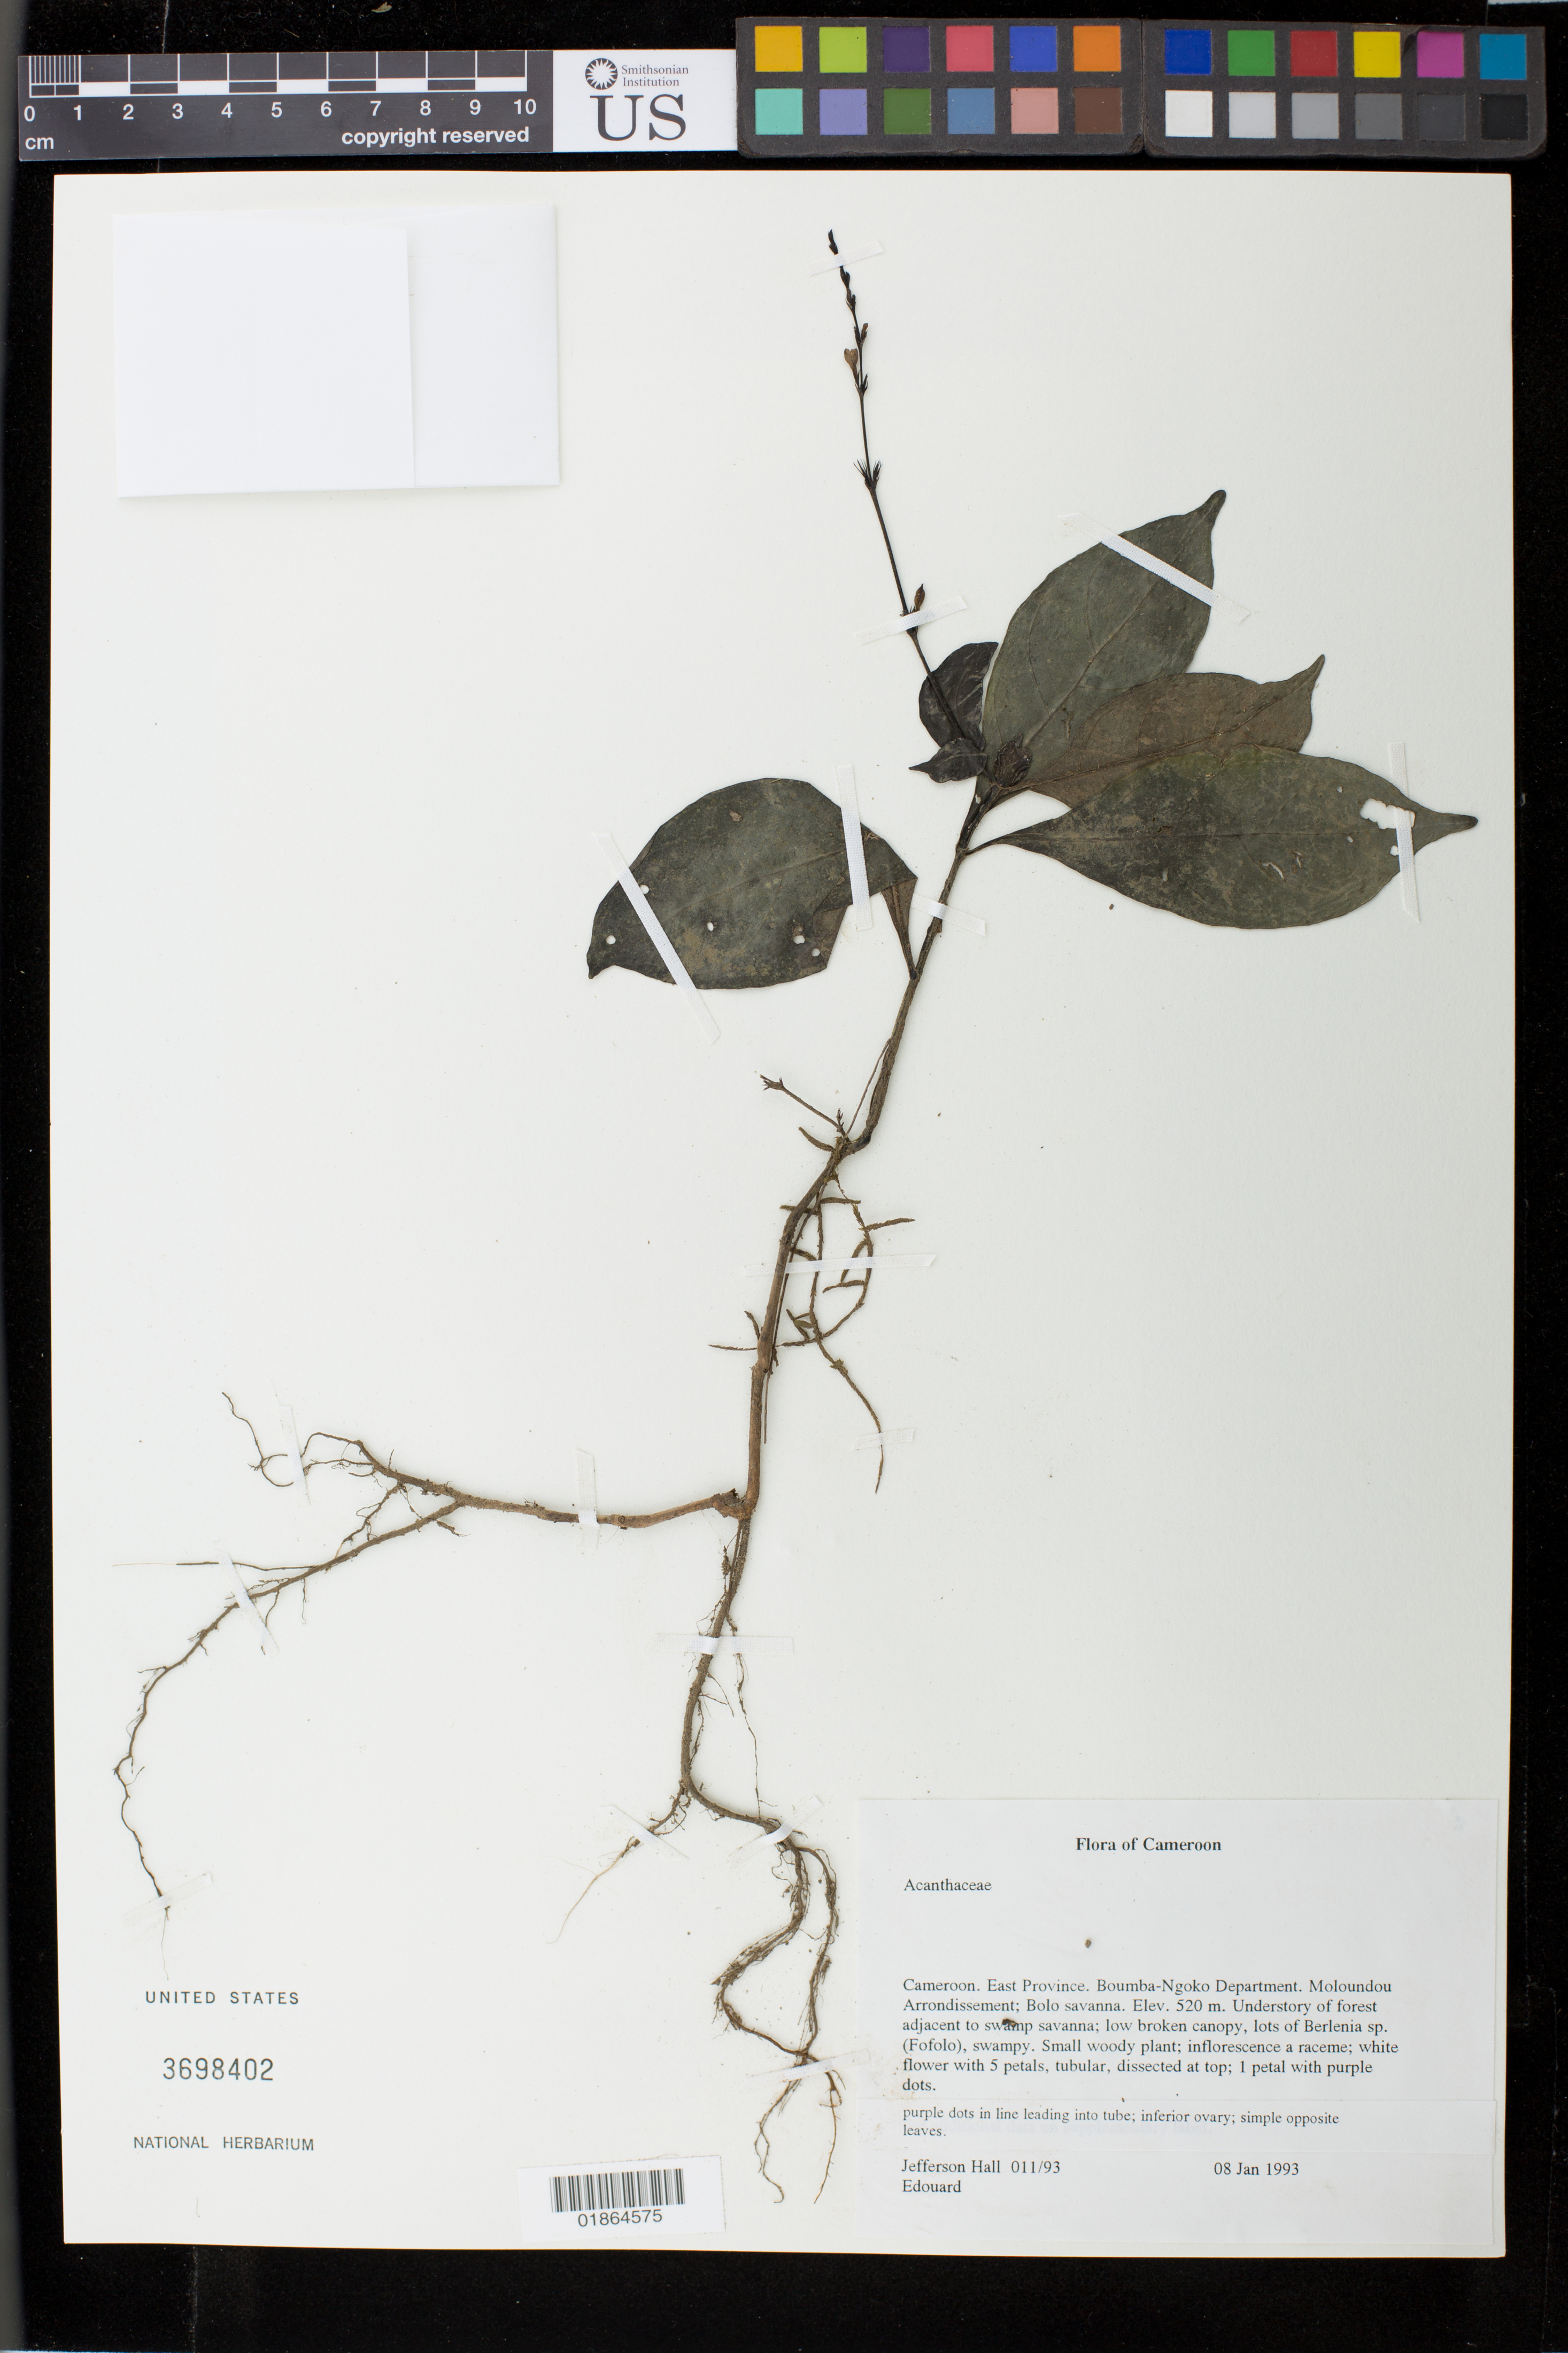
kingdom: Plantae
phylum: Tracheophyta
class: Magnoliopsida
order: Lamiales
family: Acanthaceae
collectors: J. Hall & -. Edouard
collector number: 011/93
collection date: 1993-01-08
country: Cameroon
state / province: Est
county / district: Boumba-ngoko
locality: Moloundou Arrondissement; Bolo savanna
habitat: Understory of forest adjacent to swamp savanna; low broken canopy, lots of Berlenia sp. (Fofolo), swampy.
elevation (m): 520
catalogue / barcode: US 3698402